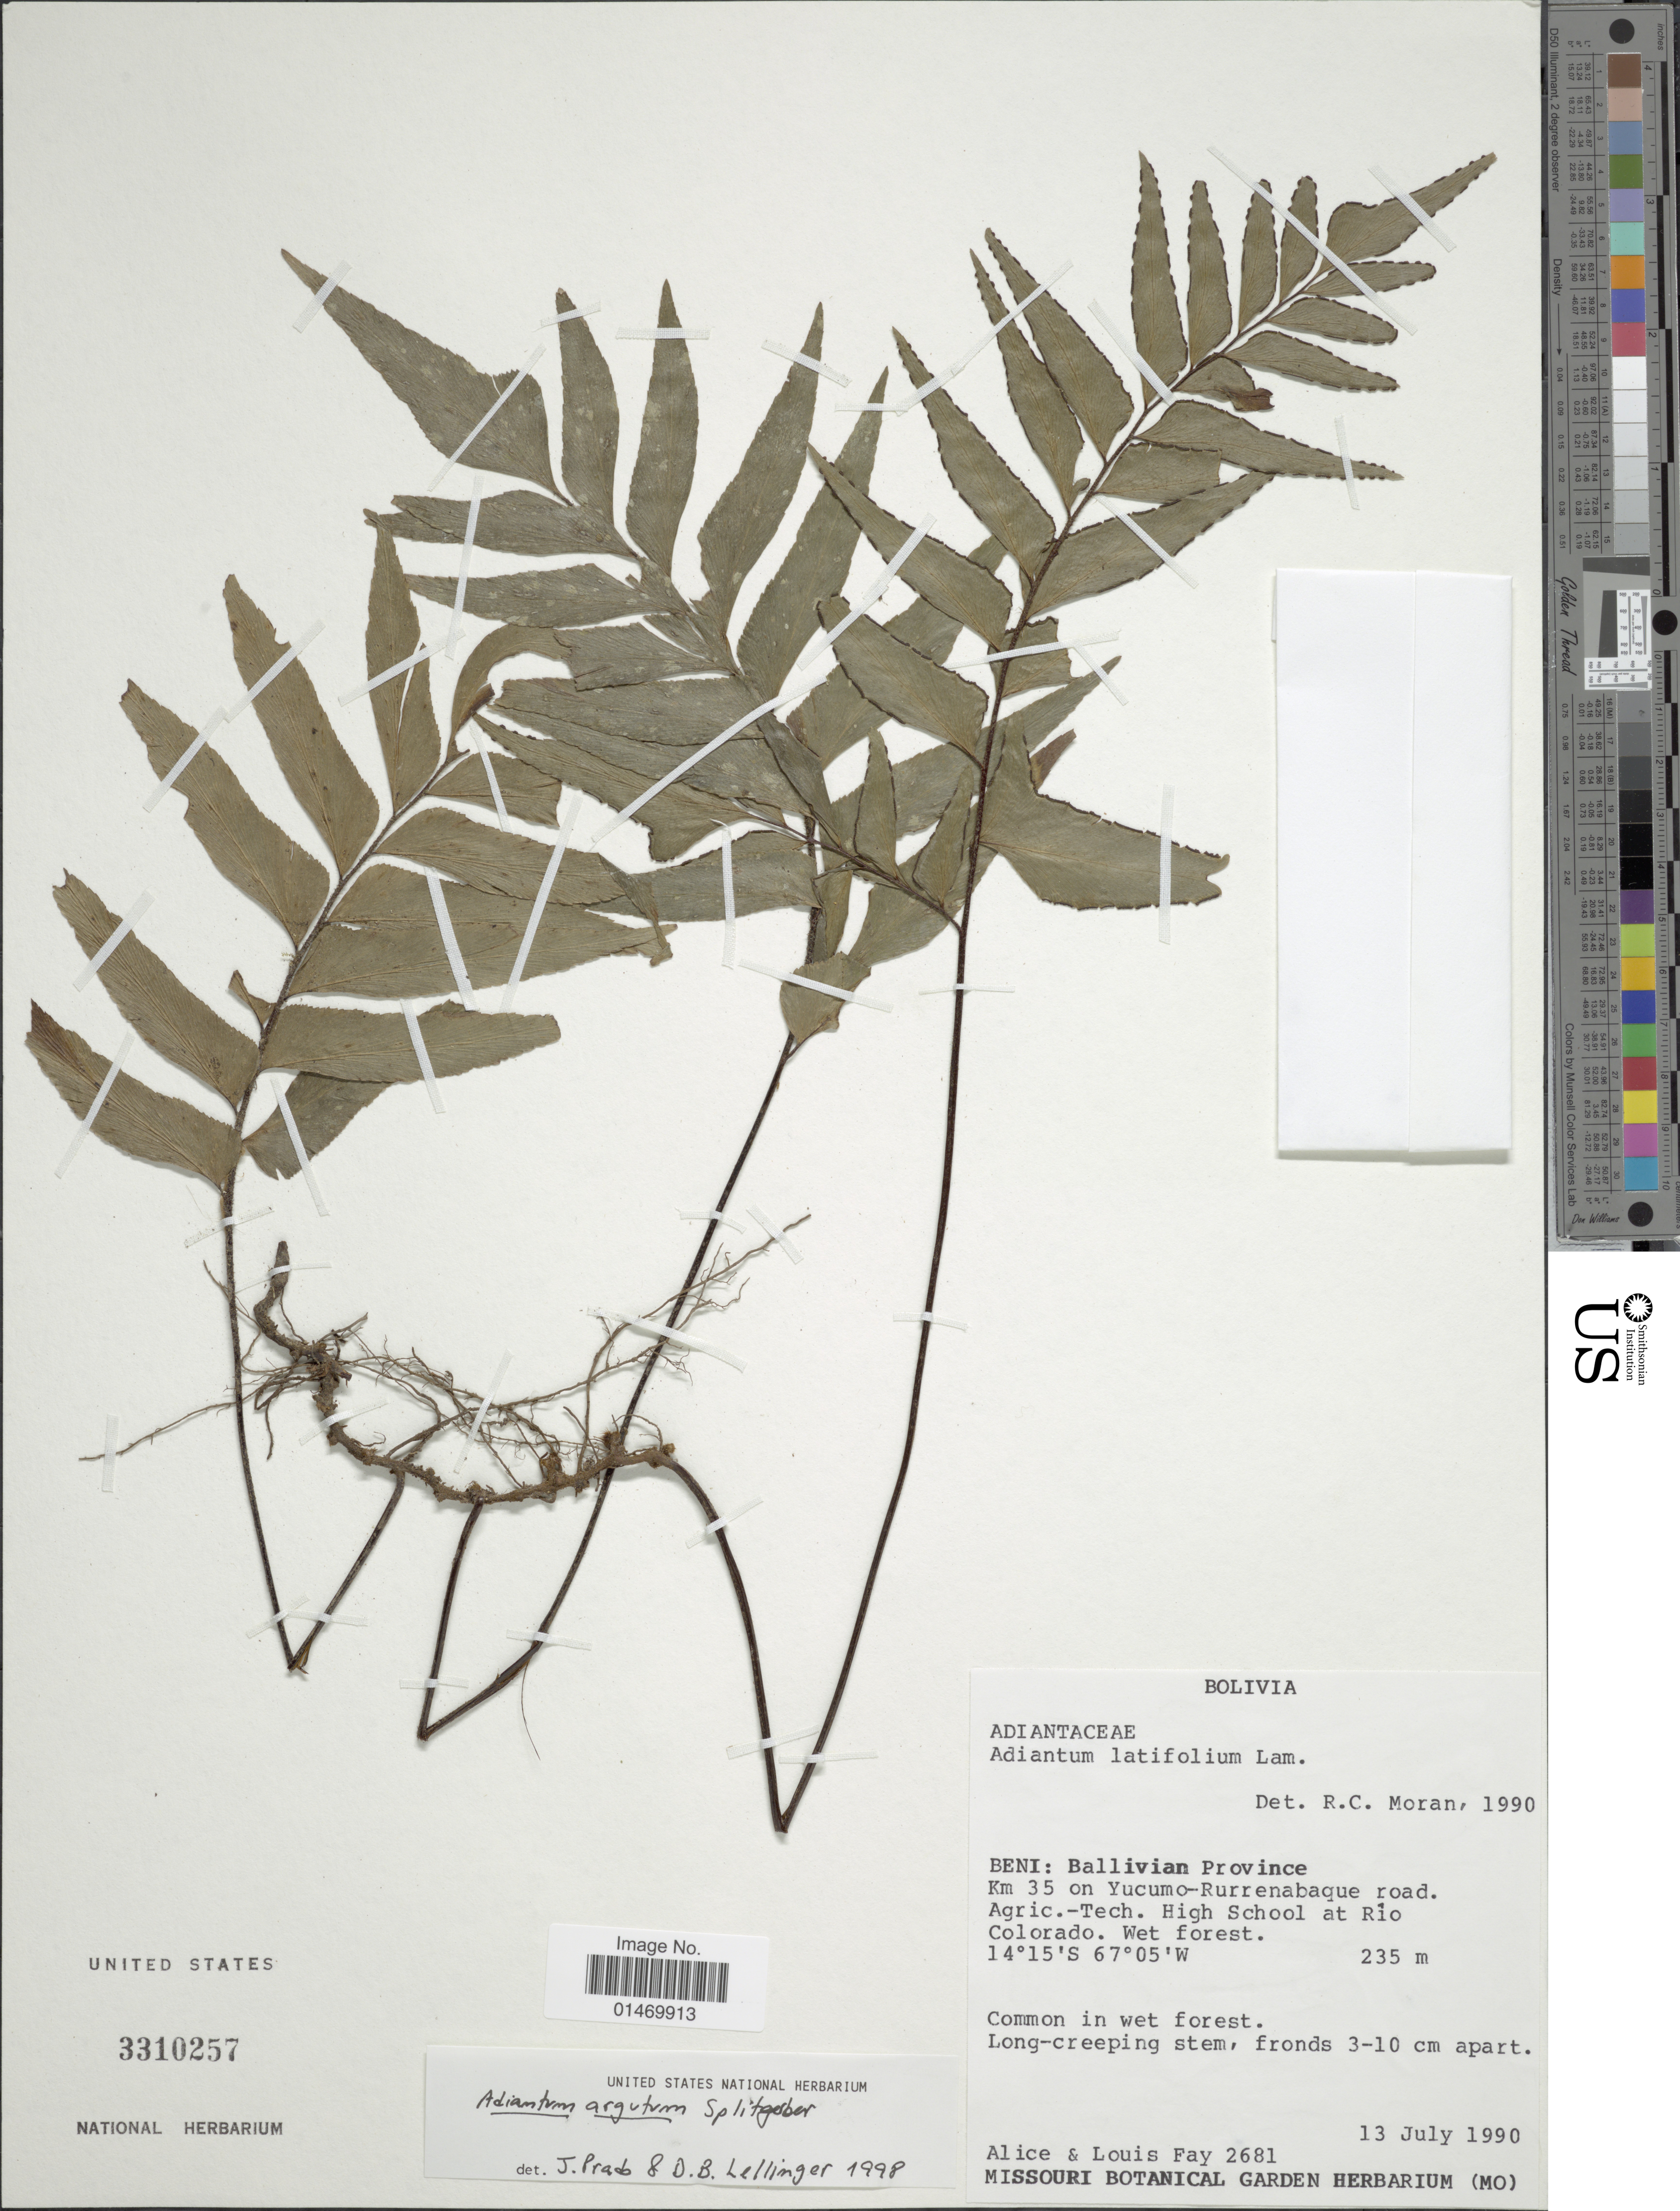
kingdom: Plantae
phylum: Tracheophyta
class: Polypodiopsida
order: Polypodiales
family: Pteridaceae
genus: Adiantum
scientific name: Adiantum argutum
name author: Splitg.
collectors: A. Fay & L. Fay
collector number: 2681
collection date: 1990-07-13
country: Bolivia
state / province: Beni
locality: Bolivia, Ballivian Province, km 35 on Yucumo-Rerrenabaque road. Agric.-Tech. High school at Rio Colorado.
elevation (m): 235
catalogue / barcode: US 3310257